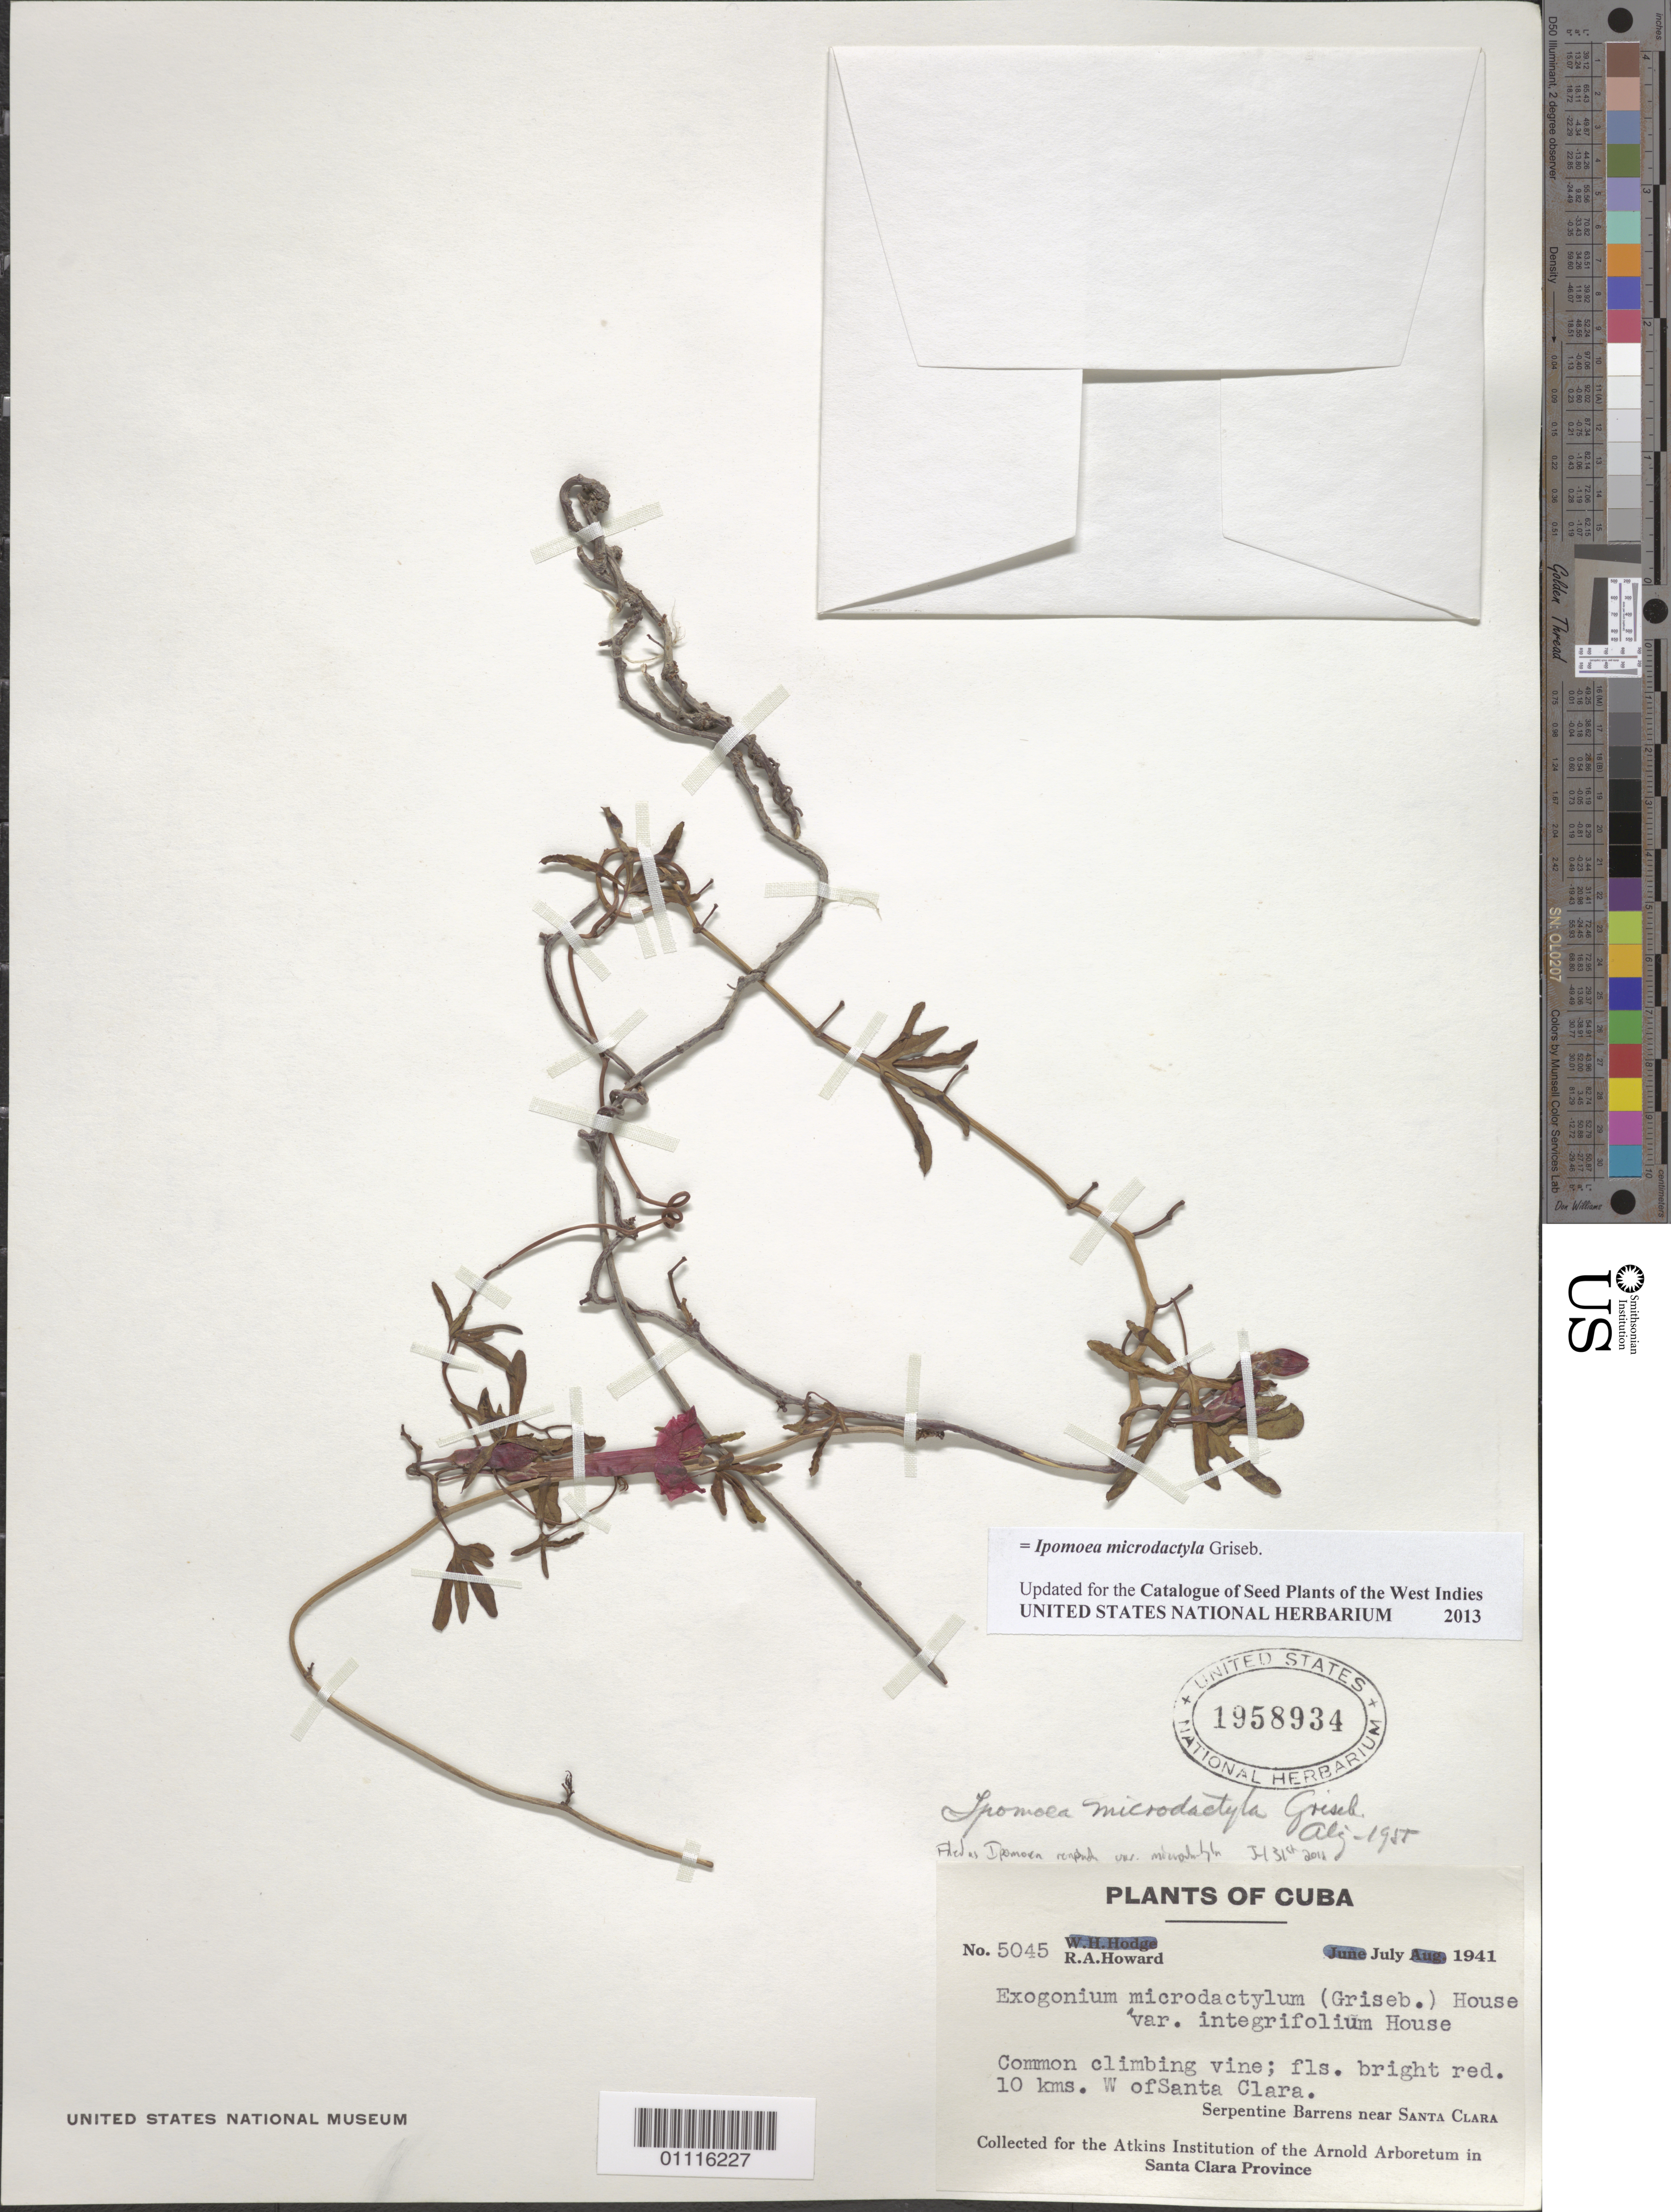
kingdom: Plantae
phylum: Tracheophyta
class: Magnoliopsida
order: Solanales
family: Convolvulaceae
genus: Ipomoea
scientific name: Ipomoea microdactyla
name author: Griseb.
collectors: R. A. Howard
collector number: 5045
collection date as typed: Jul 1941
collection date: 1941-07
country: Cuba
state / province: Villa Clara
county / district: Santa Clara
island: Cuba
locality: Serpentine Barrens nar Santa Clara 10 kms W of Santa Clara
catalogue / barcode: US 1958934